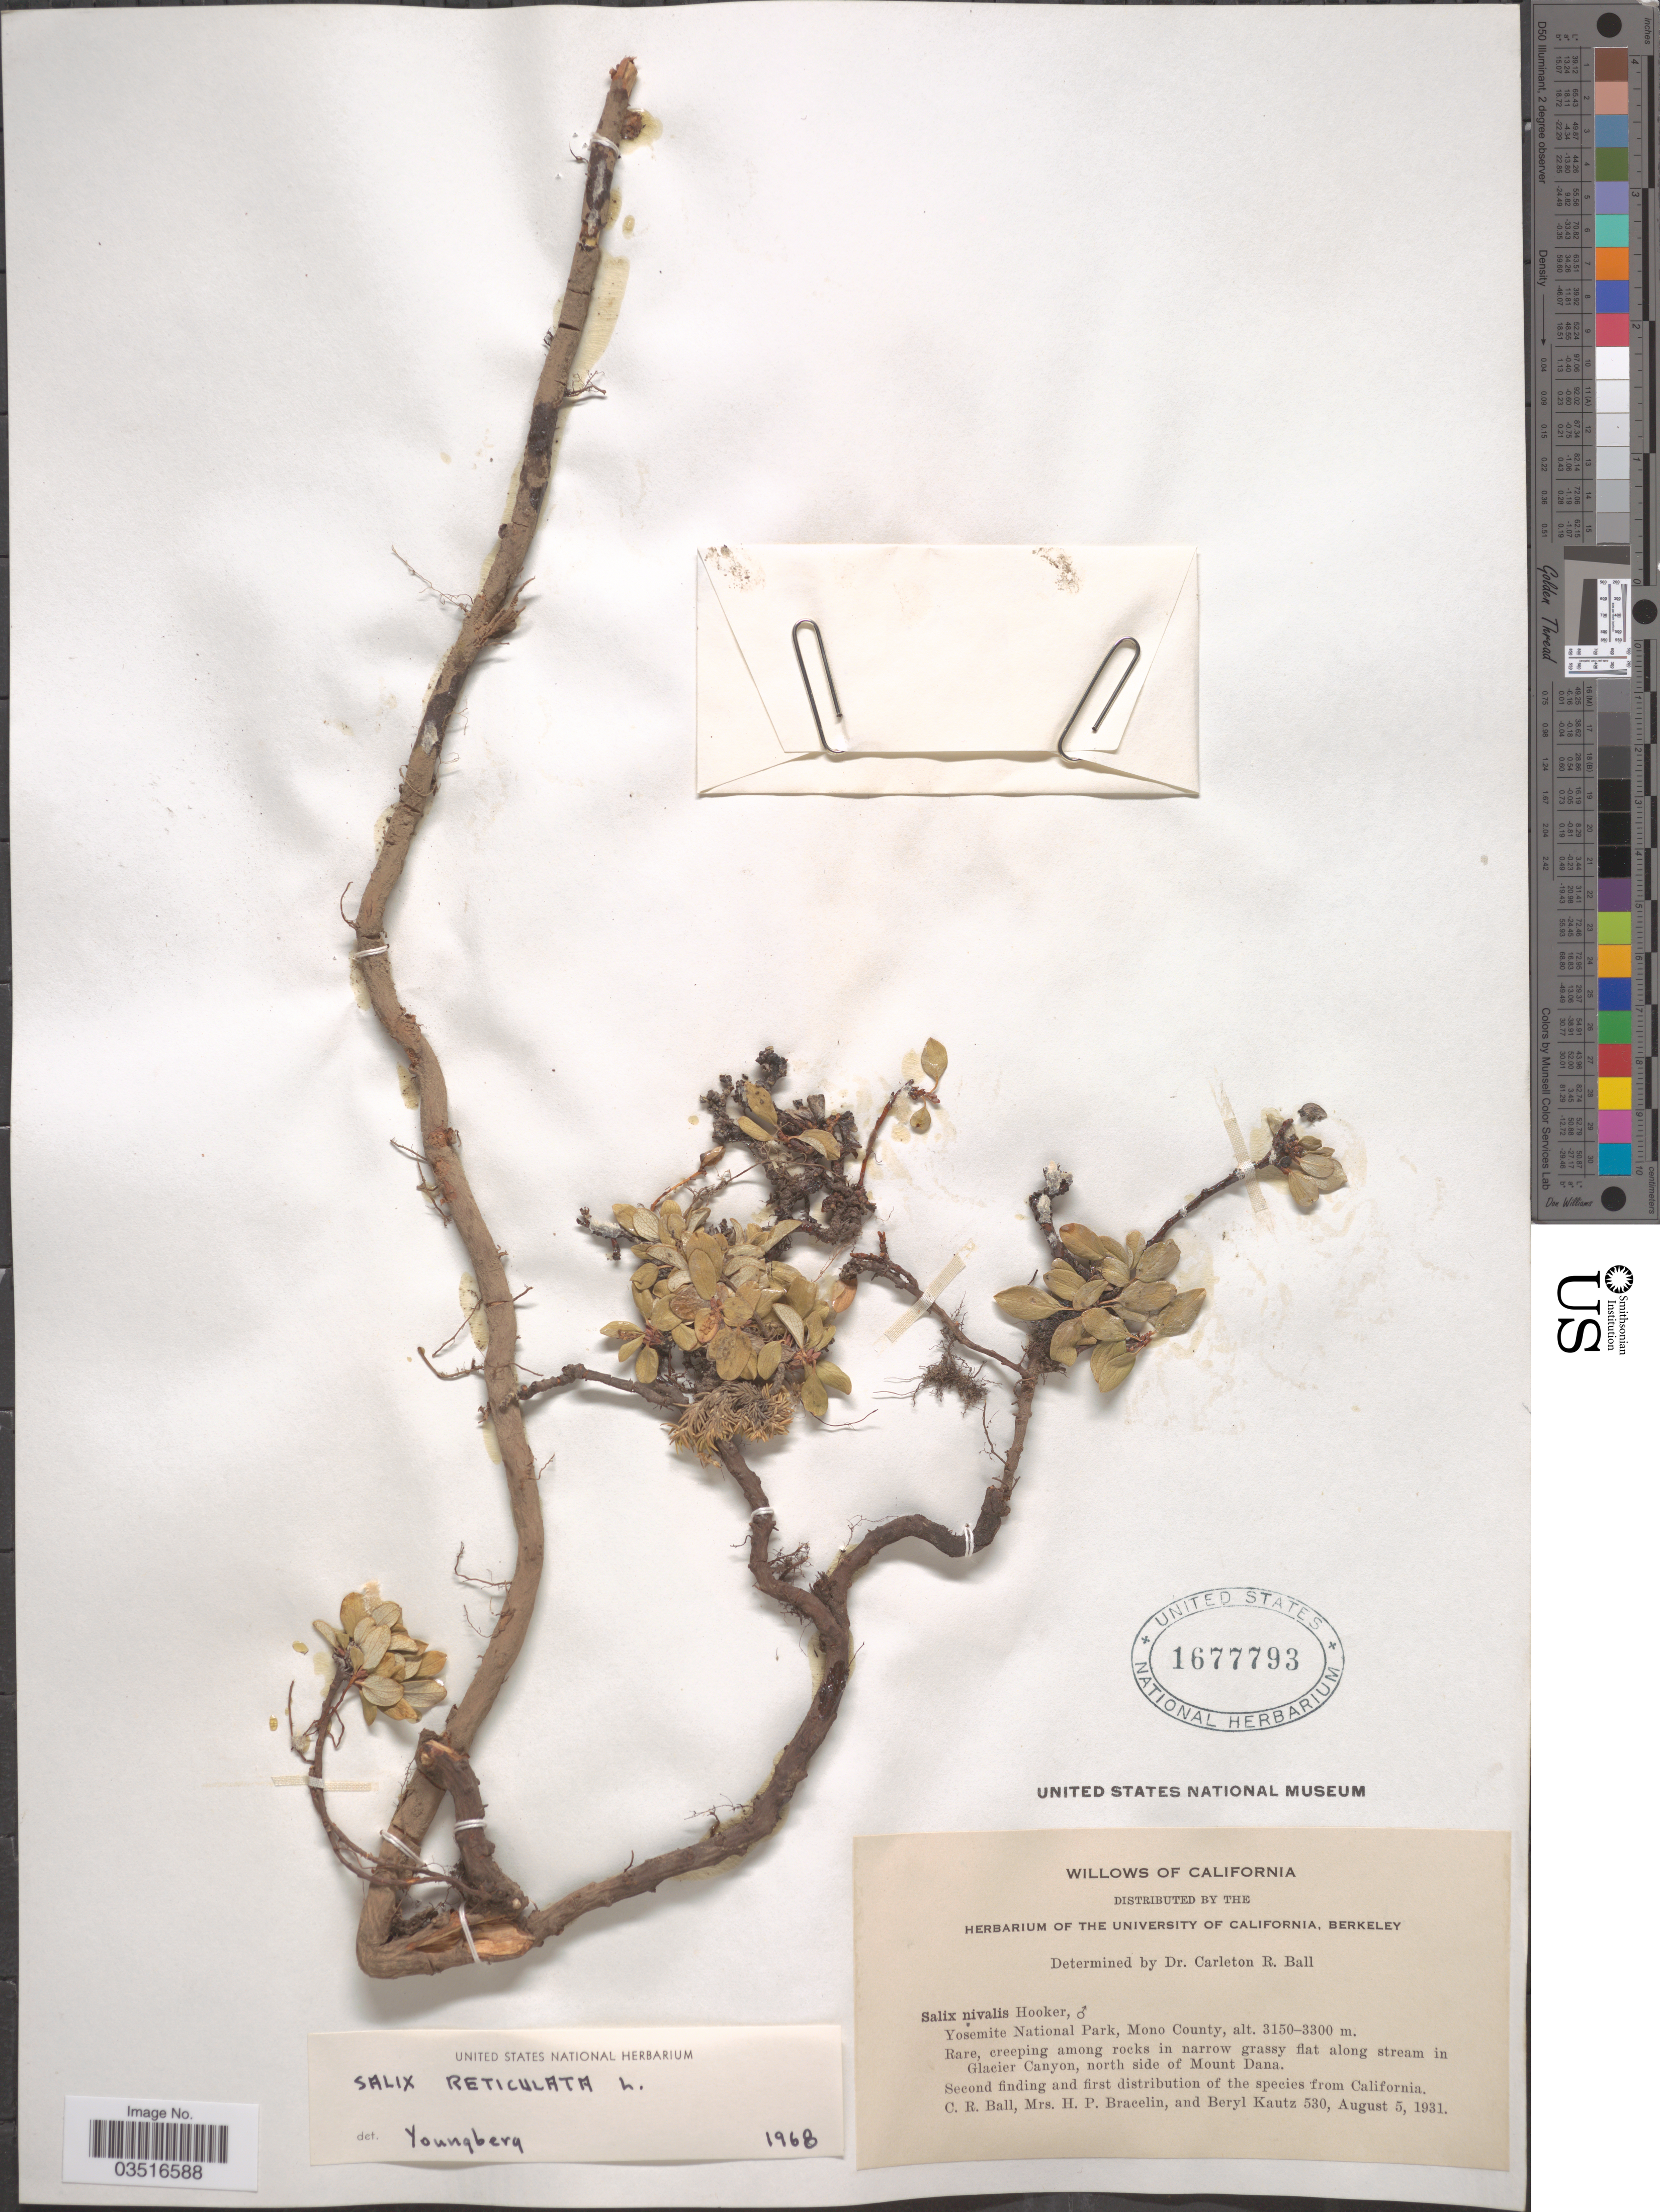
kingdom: Plantae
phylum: Tracheophyta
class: Magnoliopsida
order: Malpighiales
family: Salicaceae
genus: Salix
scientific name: Salix reticulata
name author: L.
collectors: C. R. Ball, H. Bracelin & B. Kautz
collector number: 530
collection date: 1931-08-05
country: United States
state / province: California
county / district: Mono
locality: Yosemite National Park, Mono County. Along stream in Glacier Canyon, north side of Mount Dana.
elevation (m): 3150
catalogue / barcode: US 1677793